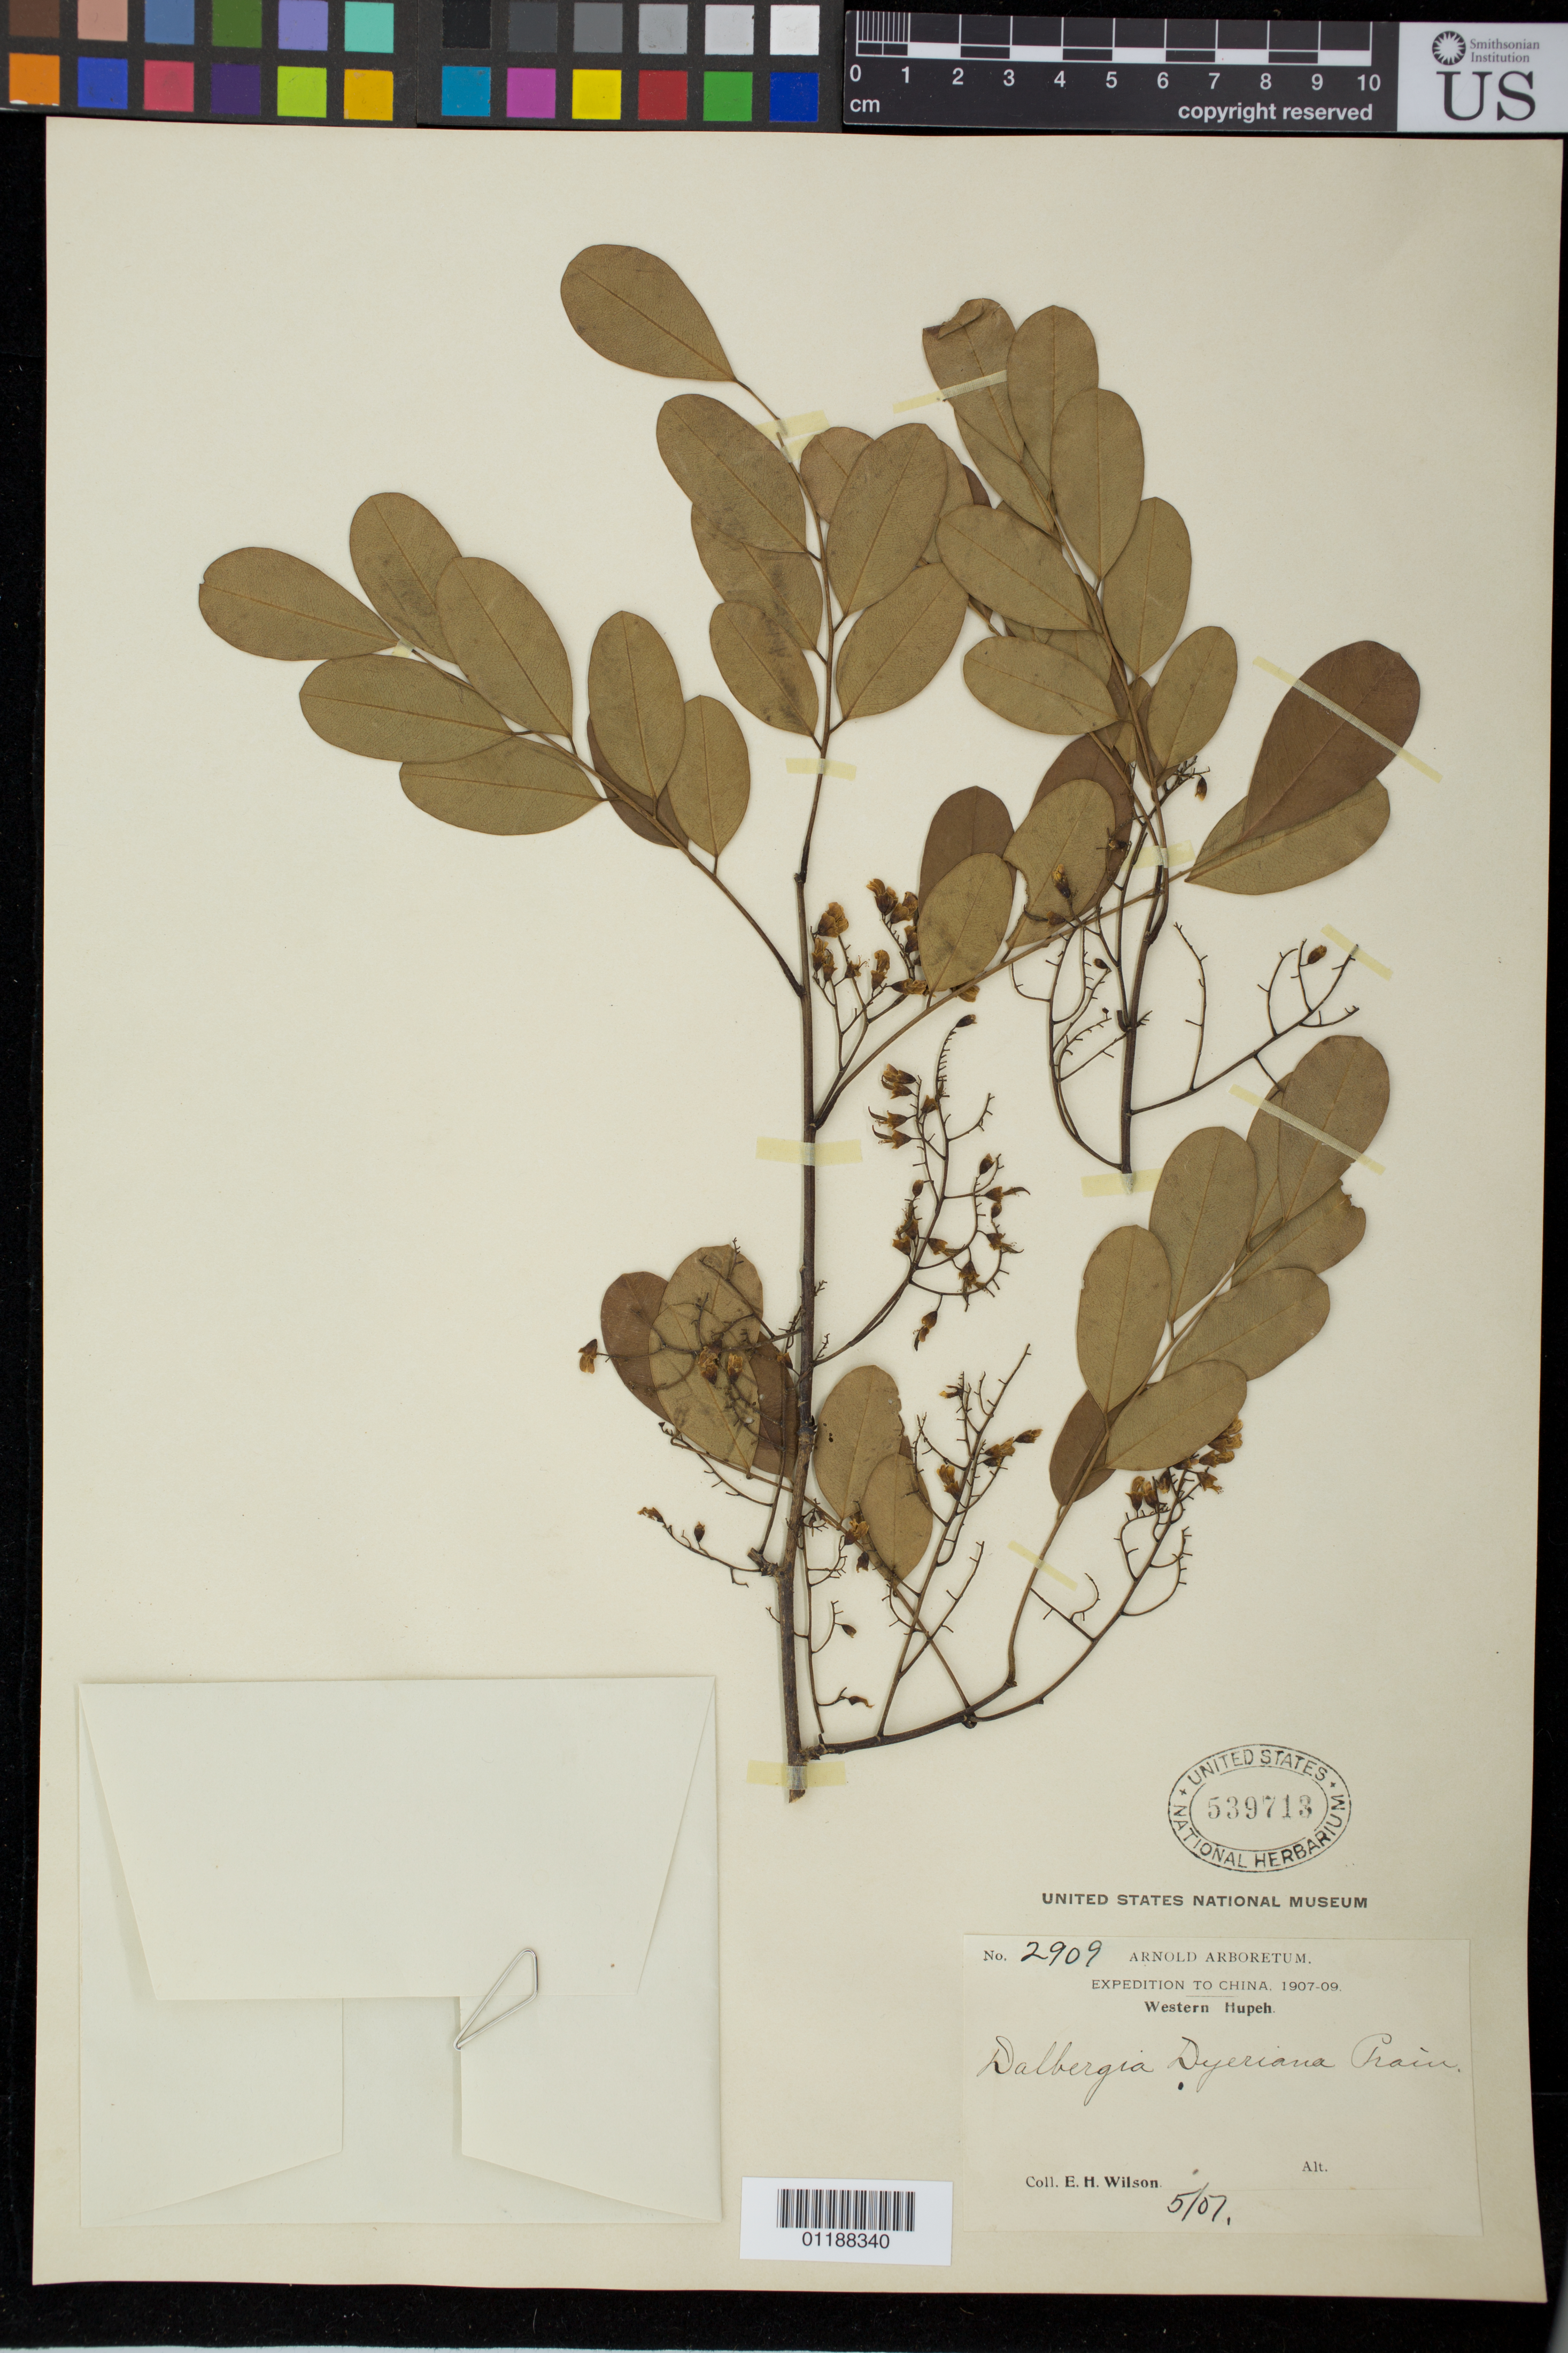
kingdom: Plantae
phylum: Tracheophyta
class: Magnoliopsida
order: Fabales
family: Fabaceae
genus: Dalbergia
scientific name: Dalbergia dyeriana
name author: B. Harms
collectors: E. H. Wilson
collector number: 2909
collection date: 1907-05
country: China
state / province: Hubei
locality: Western Hupeh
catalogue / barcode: US 539713